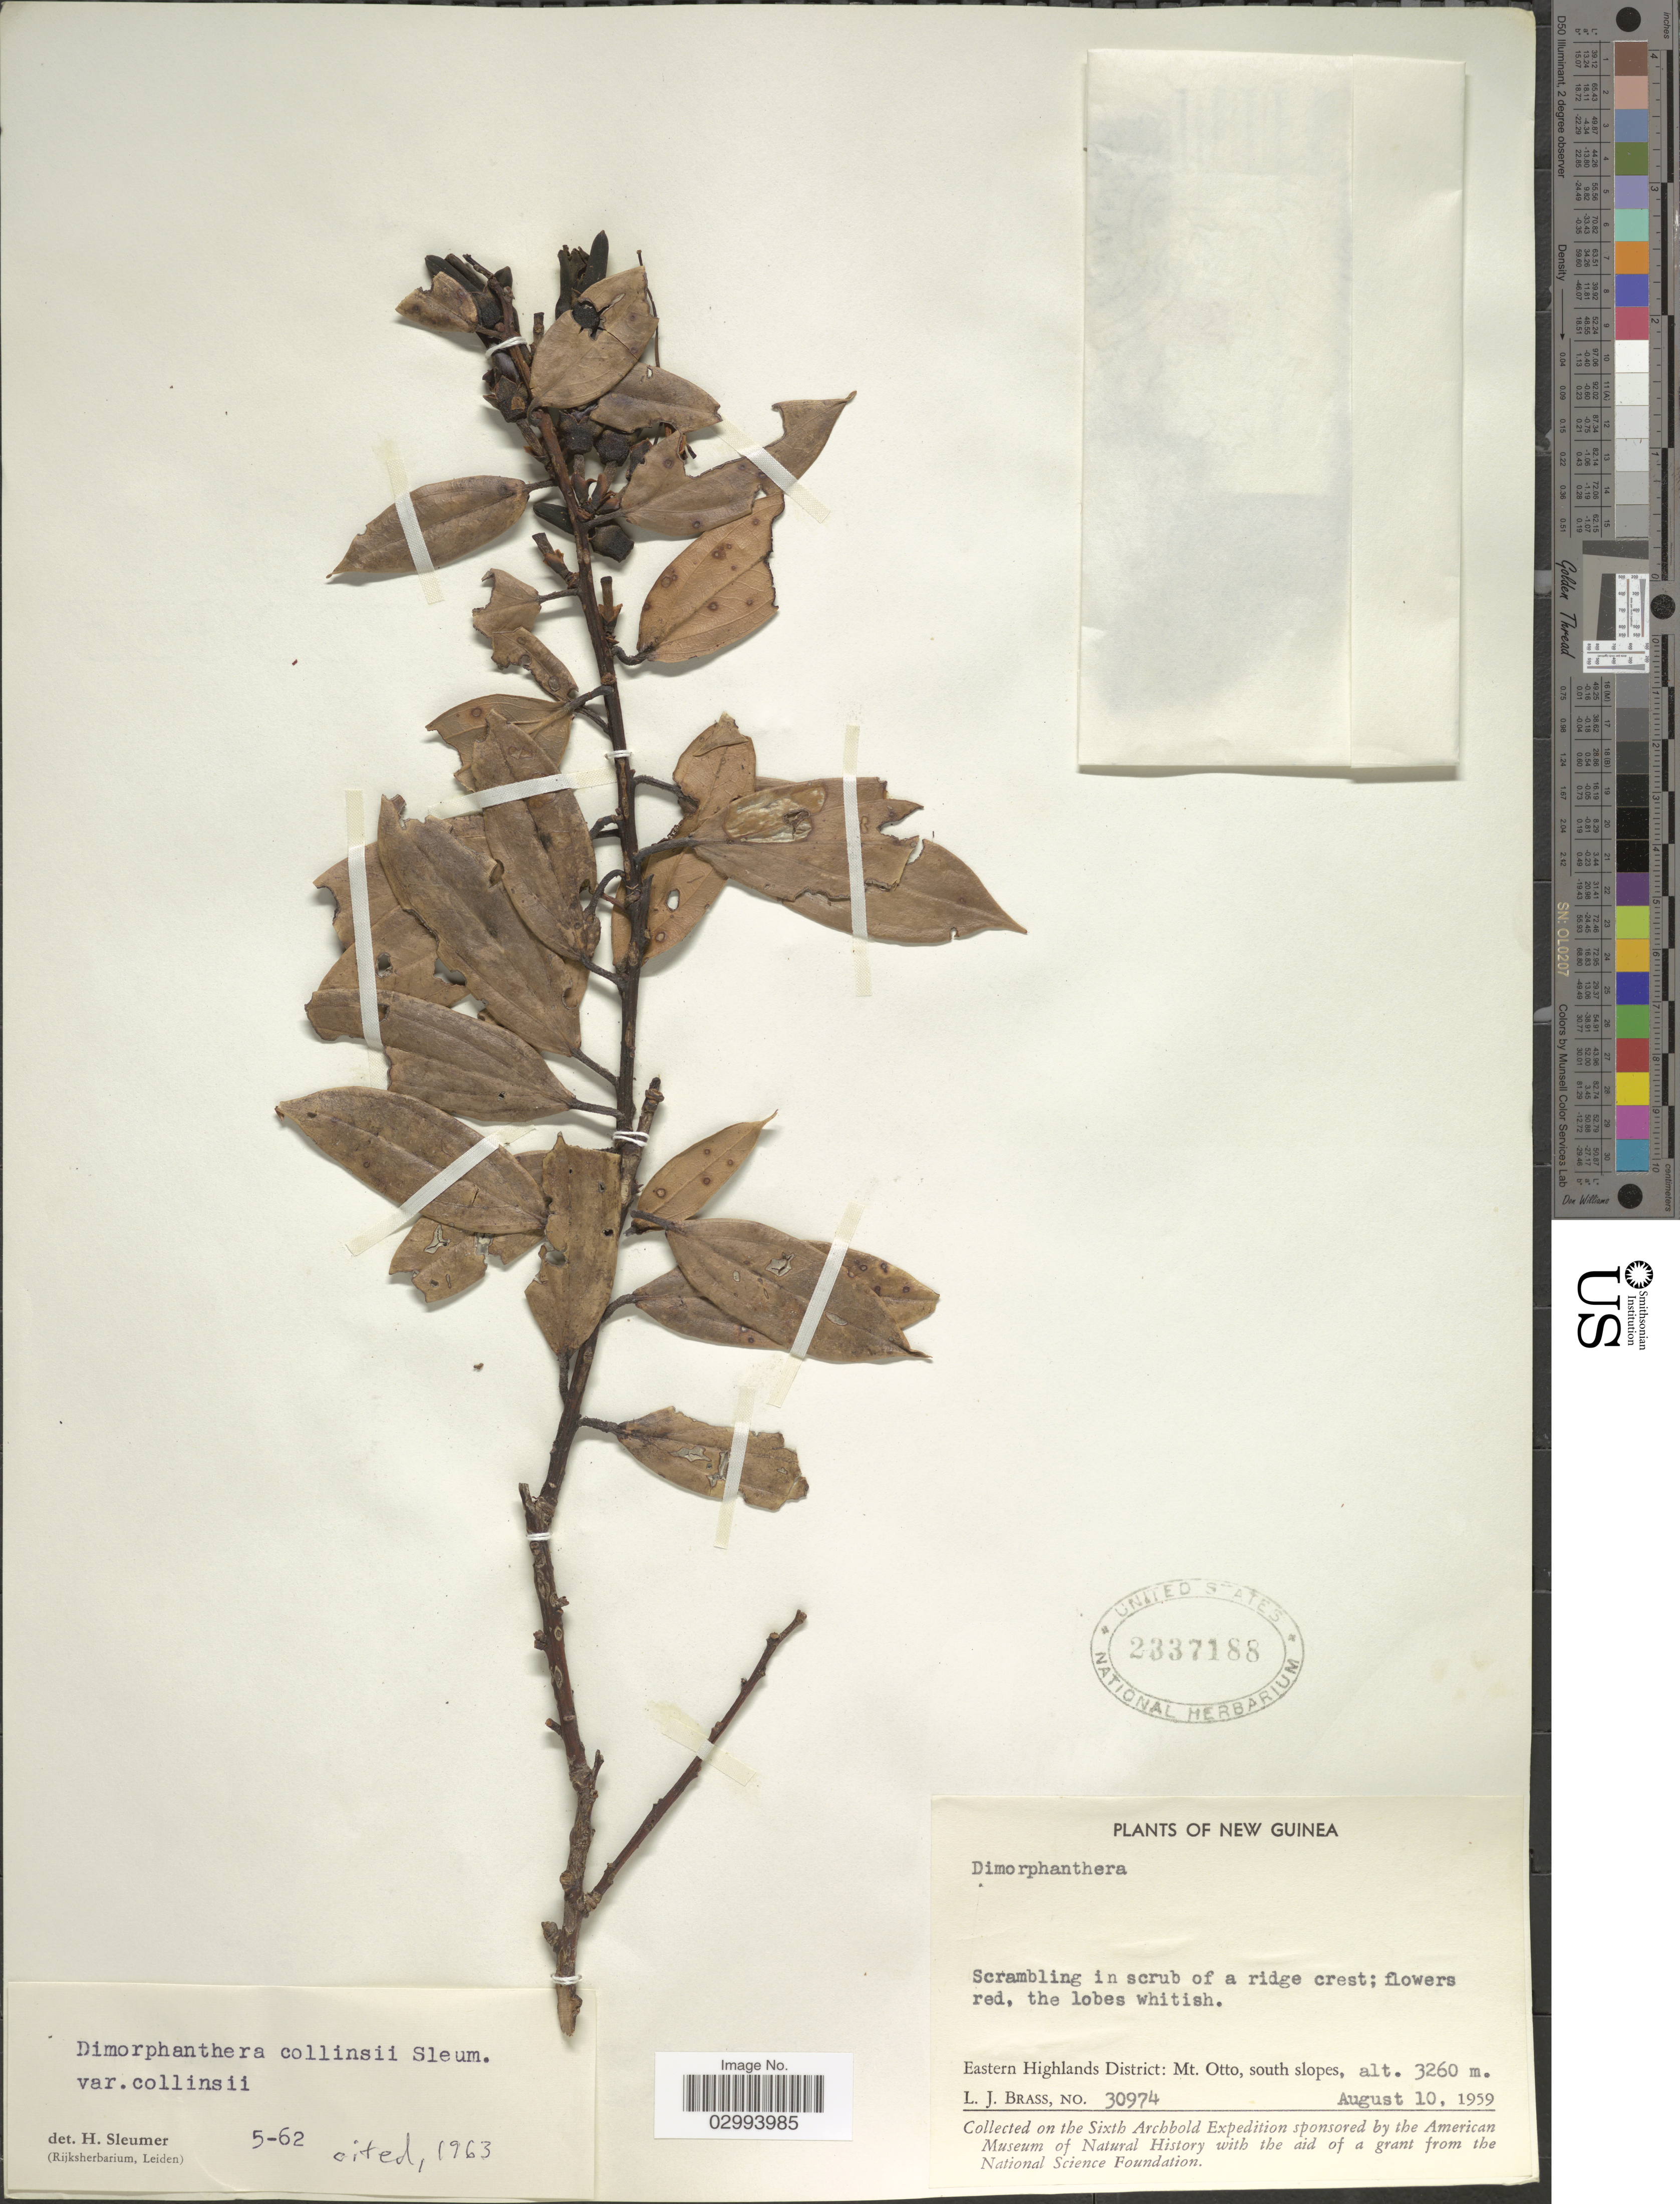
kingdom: Plantae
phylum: Tracheophyta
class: Magnoliopsida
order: Ericales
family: Ericaceae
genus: Dimorphanthera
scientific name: Dimorphanthera collinsii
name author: Sleumer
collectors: L. J. Brass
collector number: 30974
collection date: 1959-08-10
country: Papua New Guinea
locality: New Guinea. Eastern Highlands District: Mt. Otto, south slopes.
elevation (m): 3260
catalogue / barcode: US 2337188